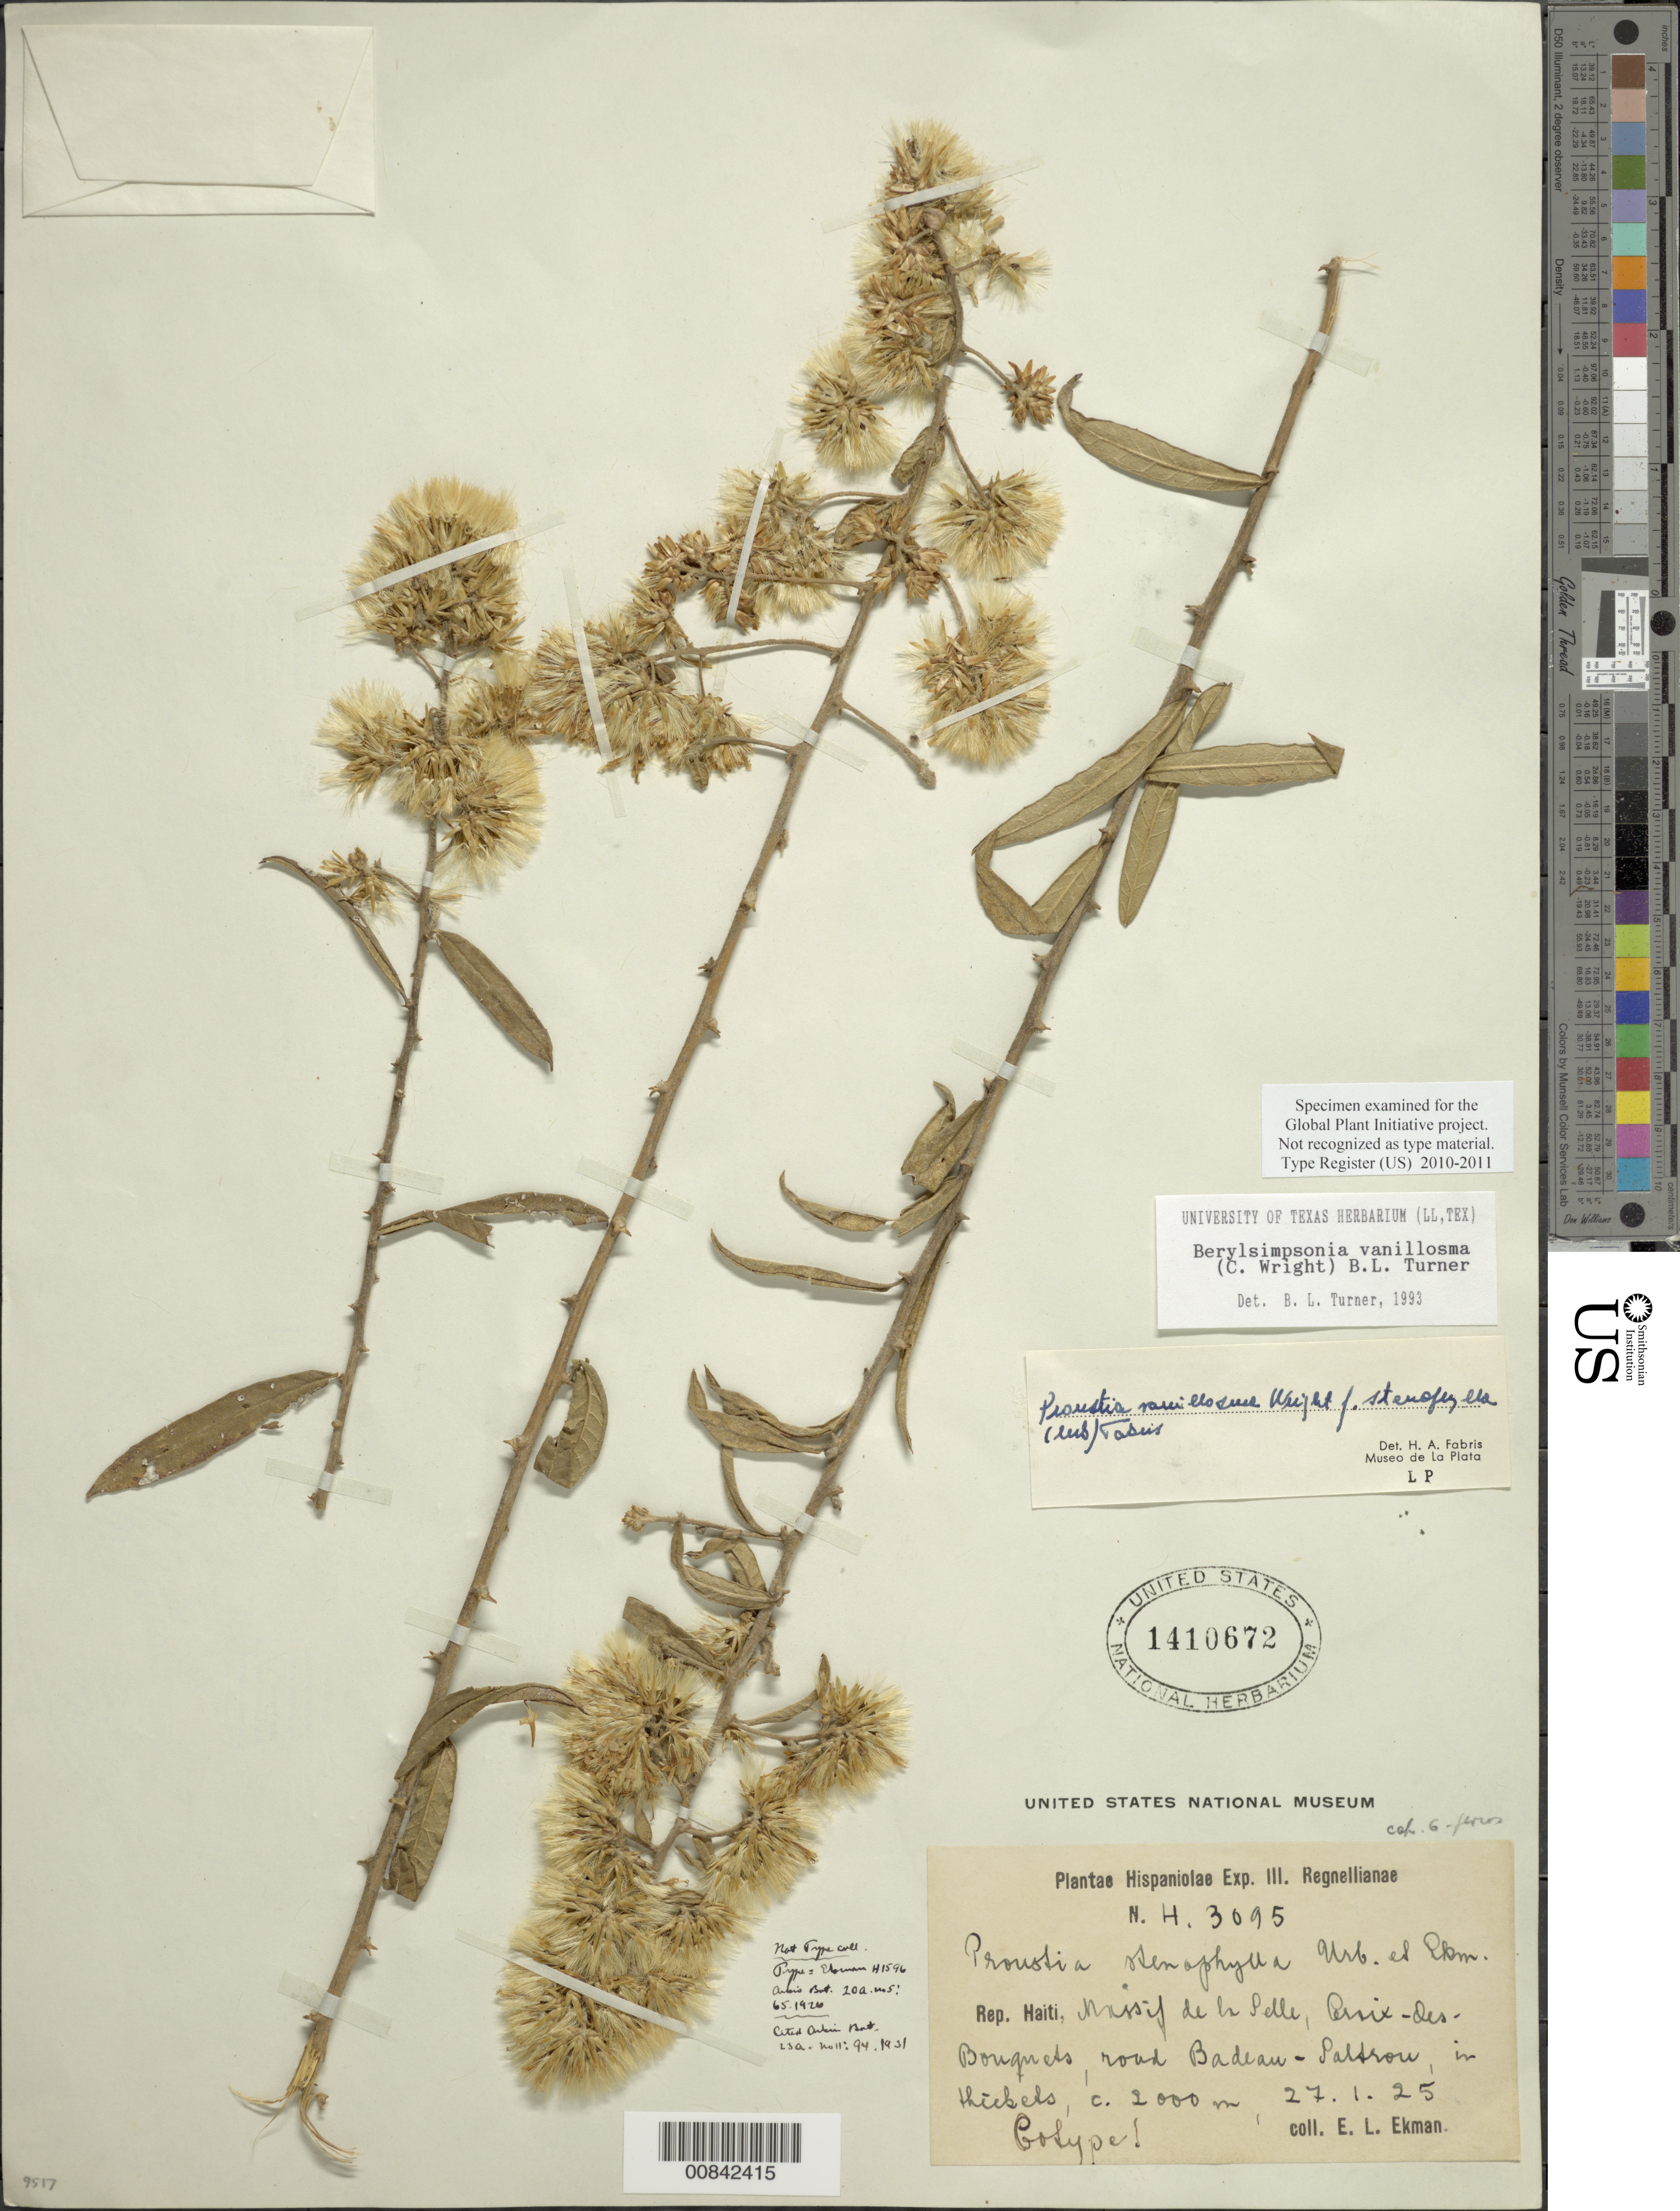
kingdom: Plantae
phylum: Tracheophyta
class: Magnoliopsida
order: Asterales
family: Asteraceae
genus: Berylsimpsonia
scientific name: Berylsimpsonia vanillosma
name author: (C. Wright) B.L. Turner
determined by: Turner, B. L.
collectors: E. L. Ekman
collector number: H 3095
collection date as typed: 27 Jan 1925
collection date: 1925-01-27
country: Haiti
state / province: Ouest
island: Hispaniola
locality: Massif de la Selle, Croix-des-Bouquets, road Badeau-Saltrou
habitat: Thickets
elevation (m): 2000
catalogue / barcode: US 1410672